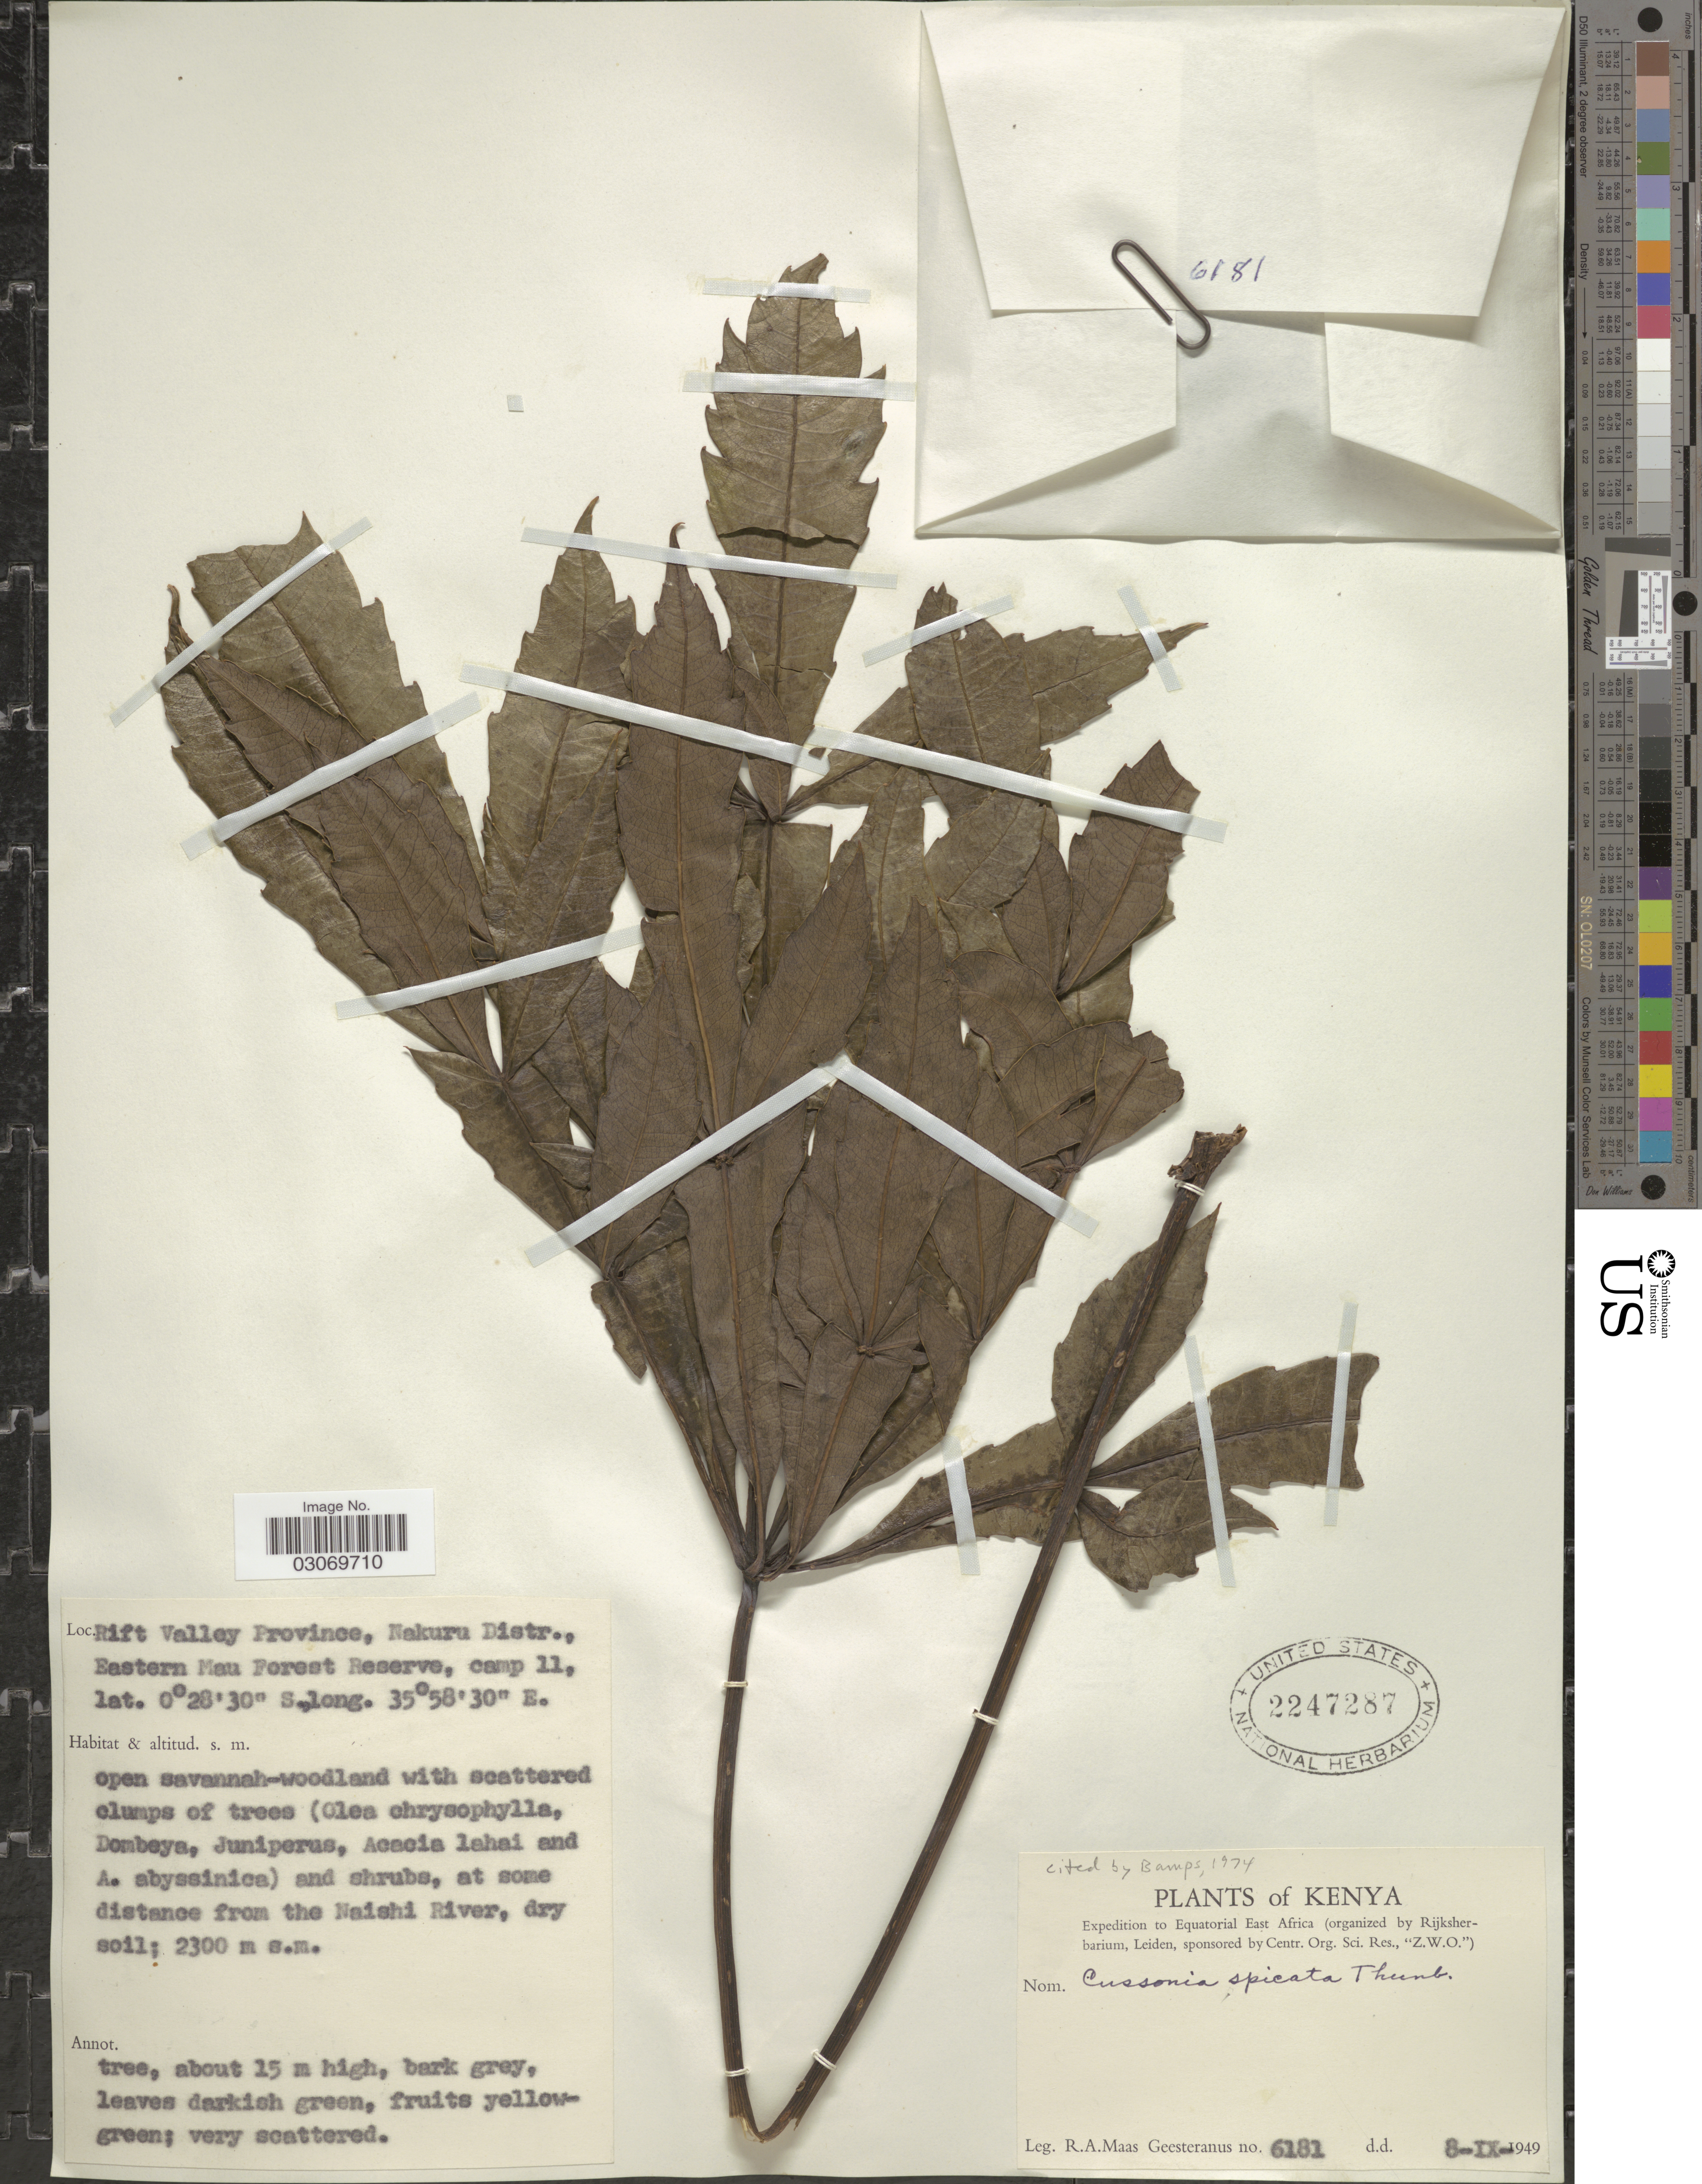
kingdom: Plantae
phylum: Tracheophyta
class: Magnoliopsida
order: Apiales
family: Araliaceae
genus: Cussonia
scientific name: Cussonia spicata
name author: Thunb.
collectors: R. A. Maas Geesteranus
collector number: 6181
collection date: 1949-09-08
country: Kenya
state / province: Nakuru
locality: Rift Valley Province, Nakuru Distr., Eastern Mau Forest Reserve, camp 11.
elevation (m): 2300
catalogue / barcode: US 2247287